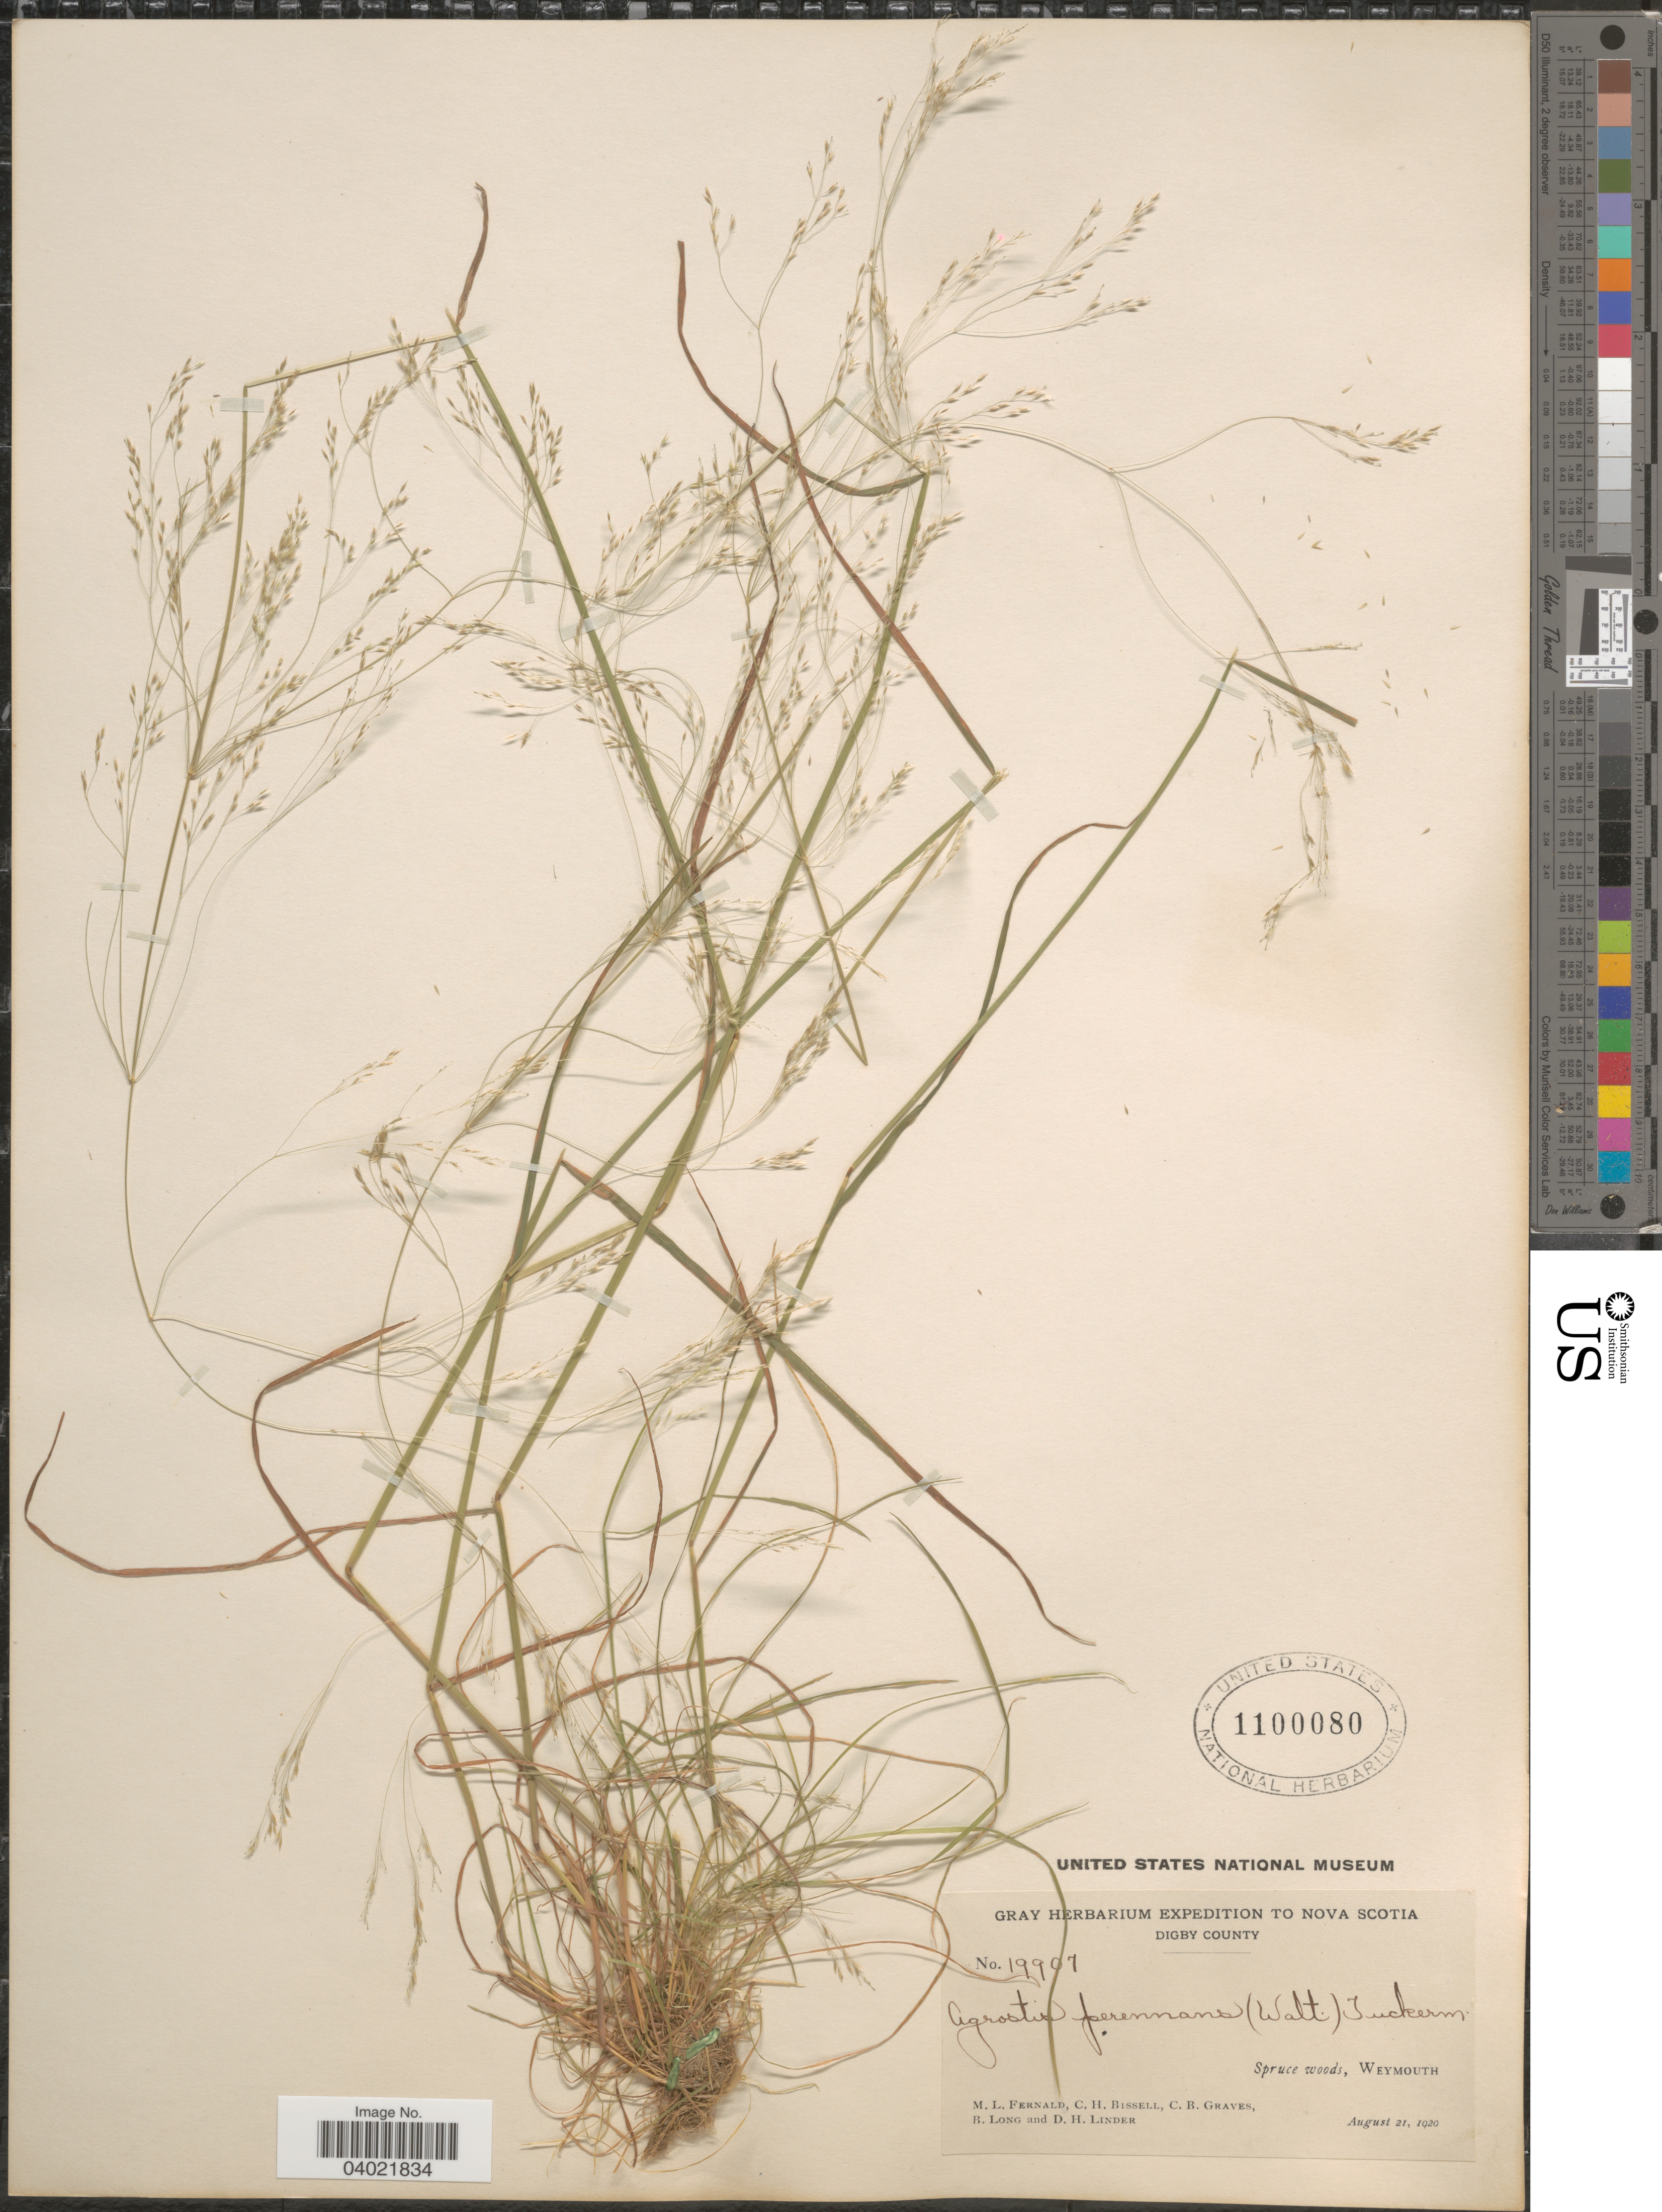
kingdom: Plantae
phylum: Tracheophyta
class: Liliopsida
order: Poales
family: Poaceae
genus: Agrostis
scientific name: Agrostis perennans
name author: (Walter) Tuck.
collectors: M. L. Fernald, C. Bissell, C. Graves, B. Long & D. Linder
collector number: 19907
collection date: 1920-08-21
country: Canada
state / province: Nova Scotia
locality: Digby County. Weymouth.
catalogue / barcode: US 1100080